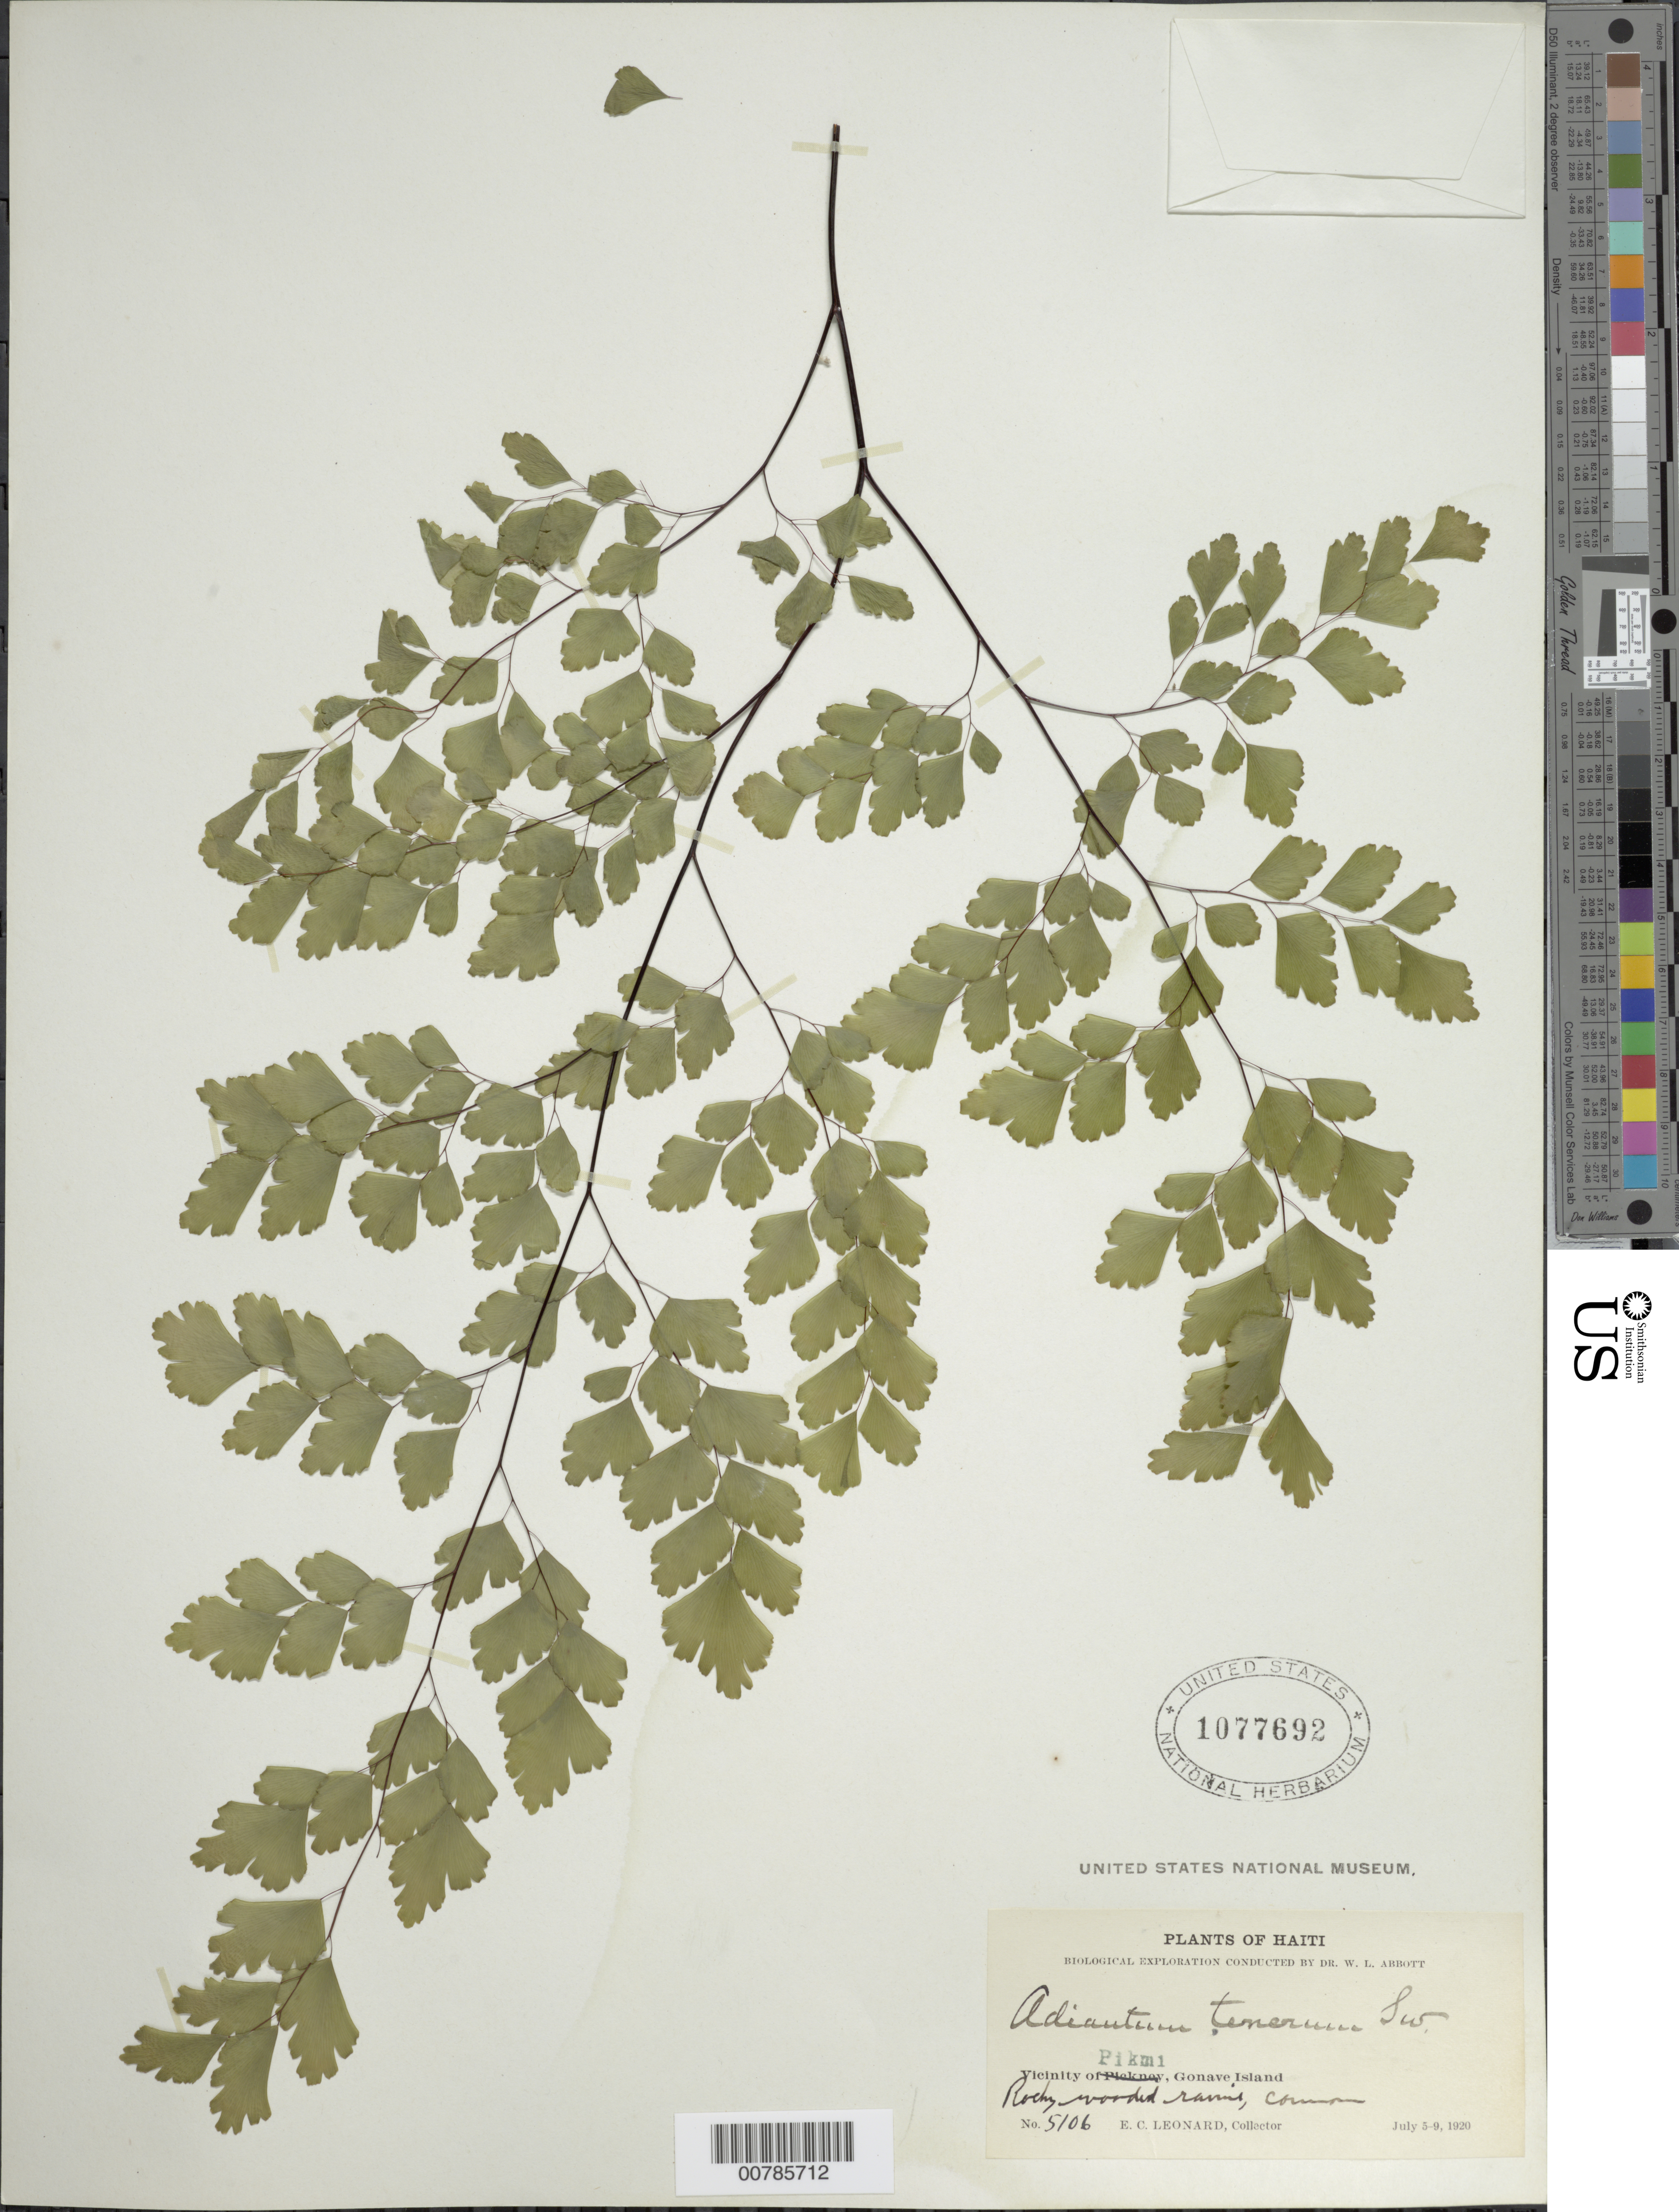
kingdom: Plantae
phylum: Tracheophyta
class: Polypodiopsida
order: Polypodiales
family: Pteridaceae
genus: Adiantum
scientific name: Adiantum tenerum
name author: Sw.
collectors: E. C. Leonard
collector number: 5106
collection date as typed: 05 Jul 1920 to 09 Jul 1920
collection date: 1920-07-05/1920-07-09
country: Haiti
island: Hispaniola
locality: Gonave Island, Pikmi vicinity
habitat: Rocky wooded ravine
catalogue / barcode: US 1077692